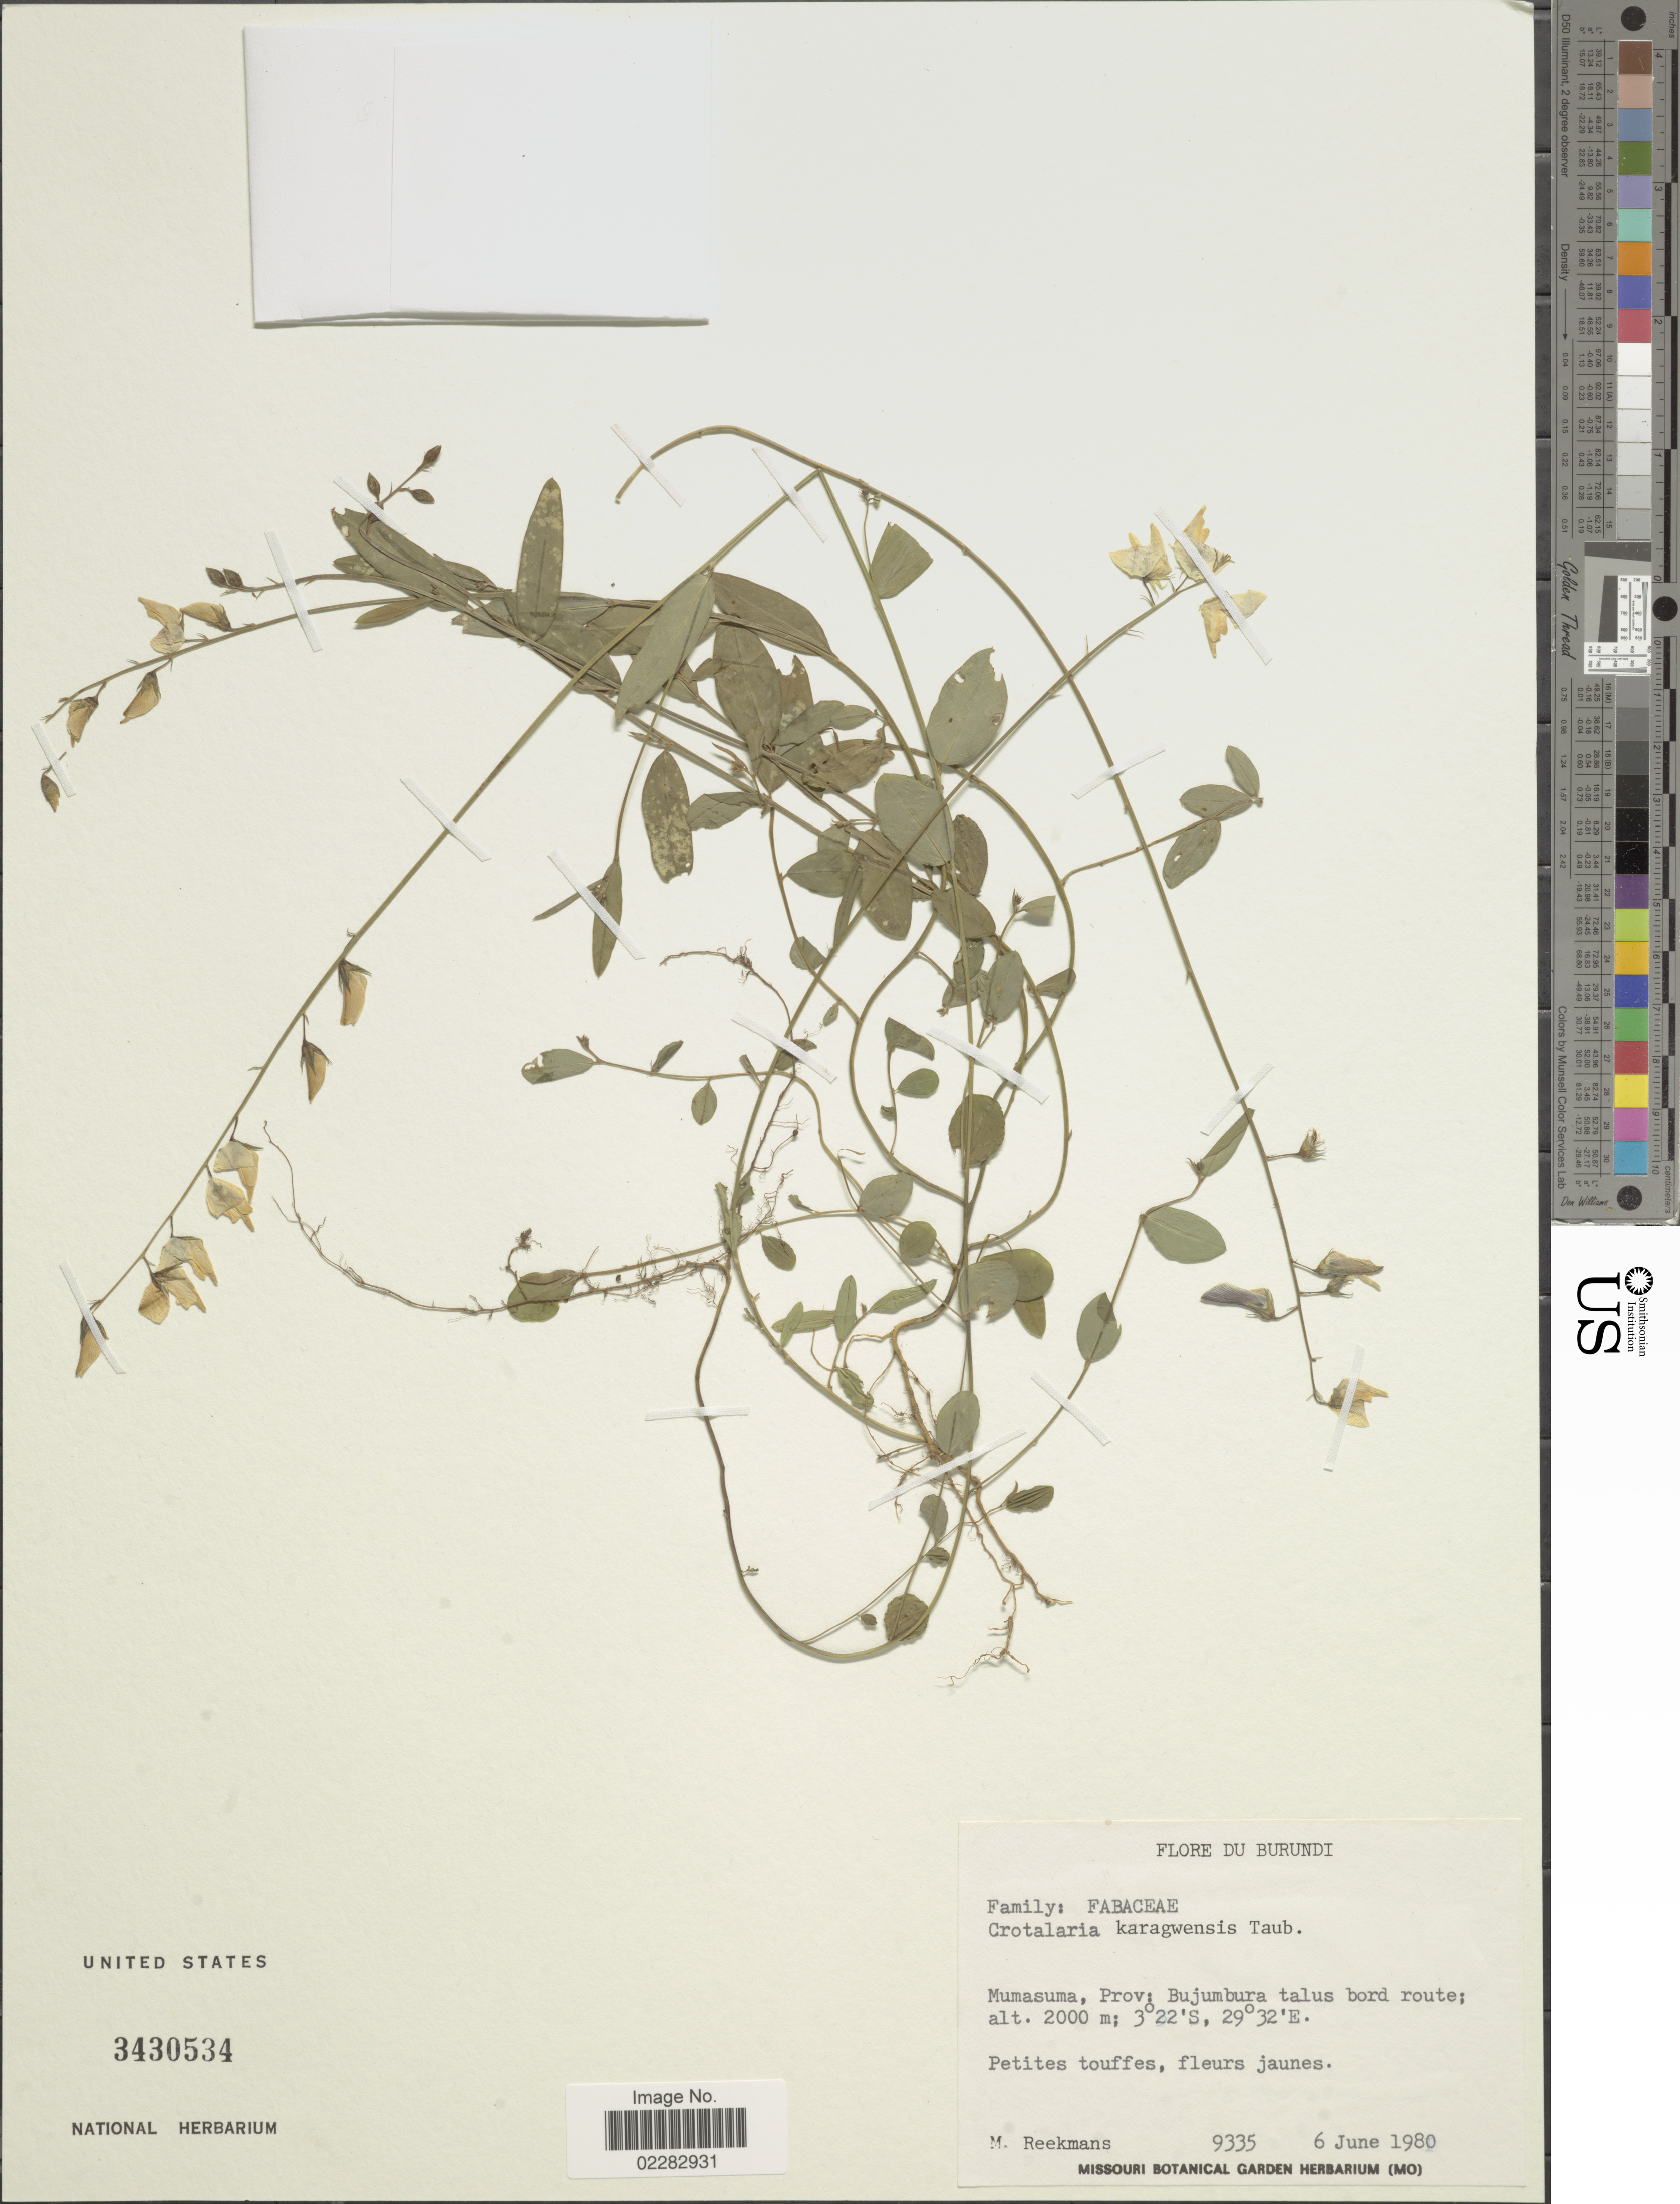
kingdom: Plantae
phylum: Tracheophyta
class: Magnoliopsida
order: Fabales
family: Fabaceae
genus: Crotalaria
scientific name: Crotalaria karagwensis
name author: Taub.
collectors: M. Reekmans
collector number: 9335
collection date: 1980-06-06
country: Burundi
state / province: Bujumura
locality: Mumasuma, talus bord route.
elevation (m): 2000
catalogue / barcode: US 3430534